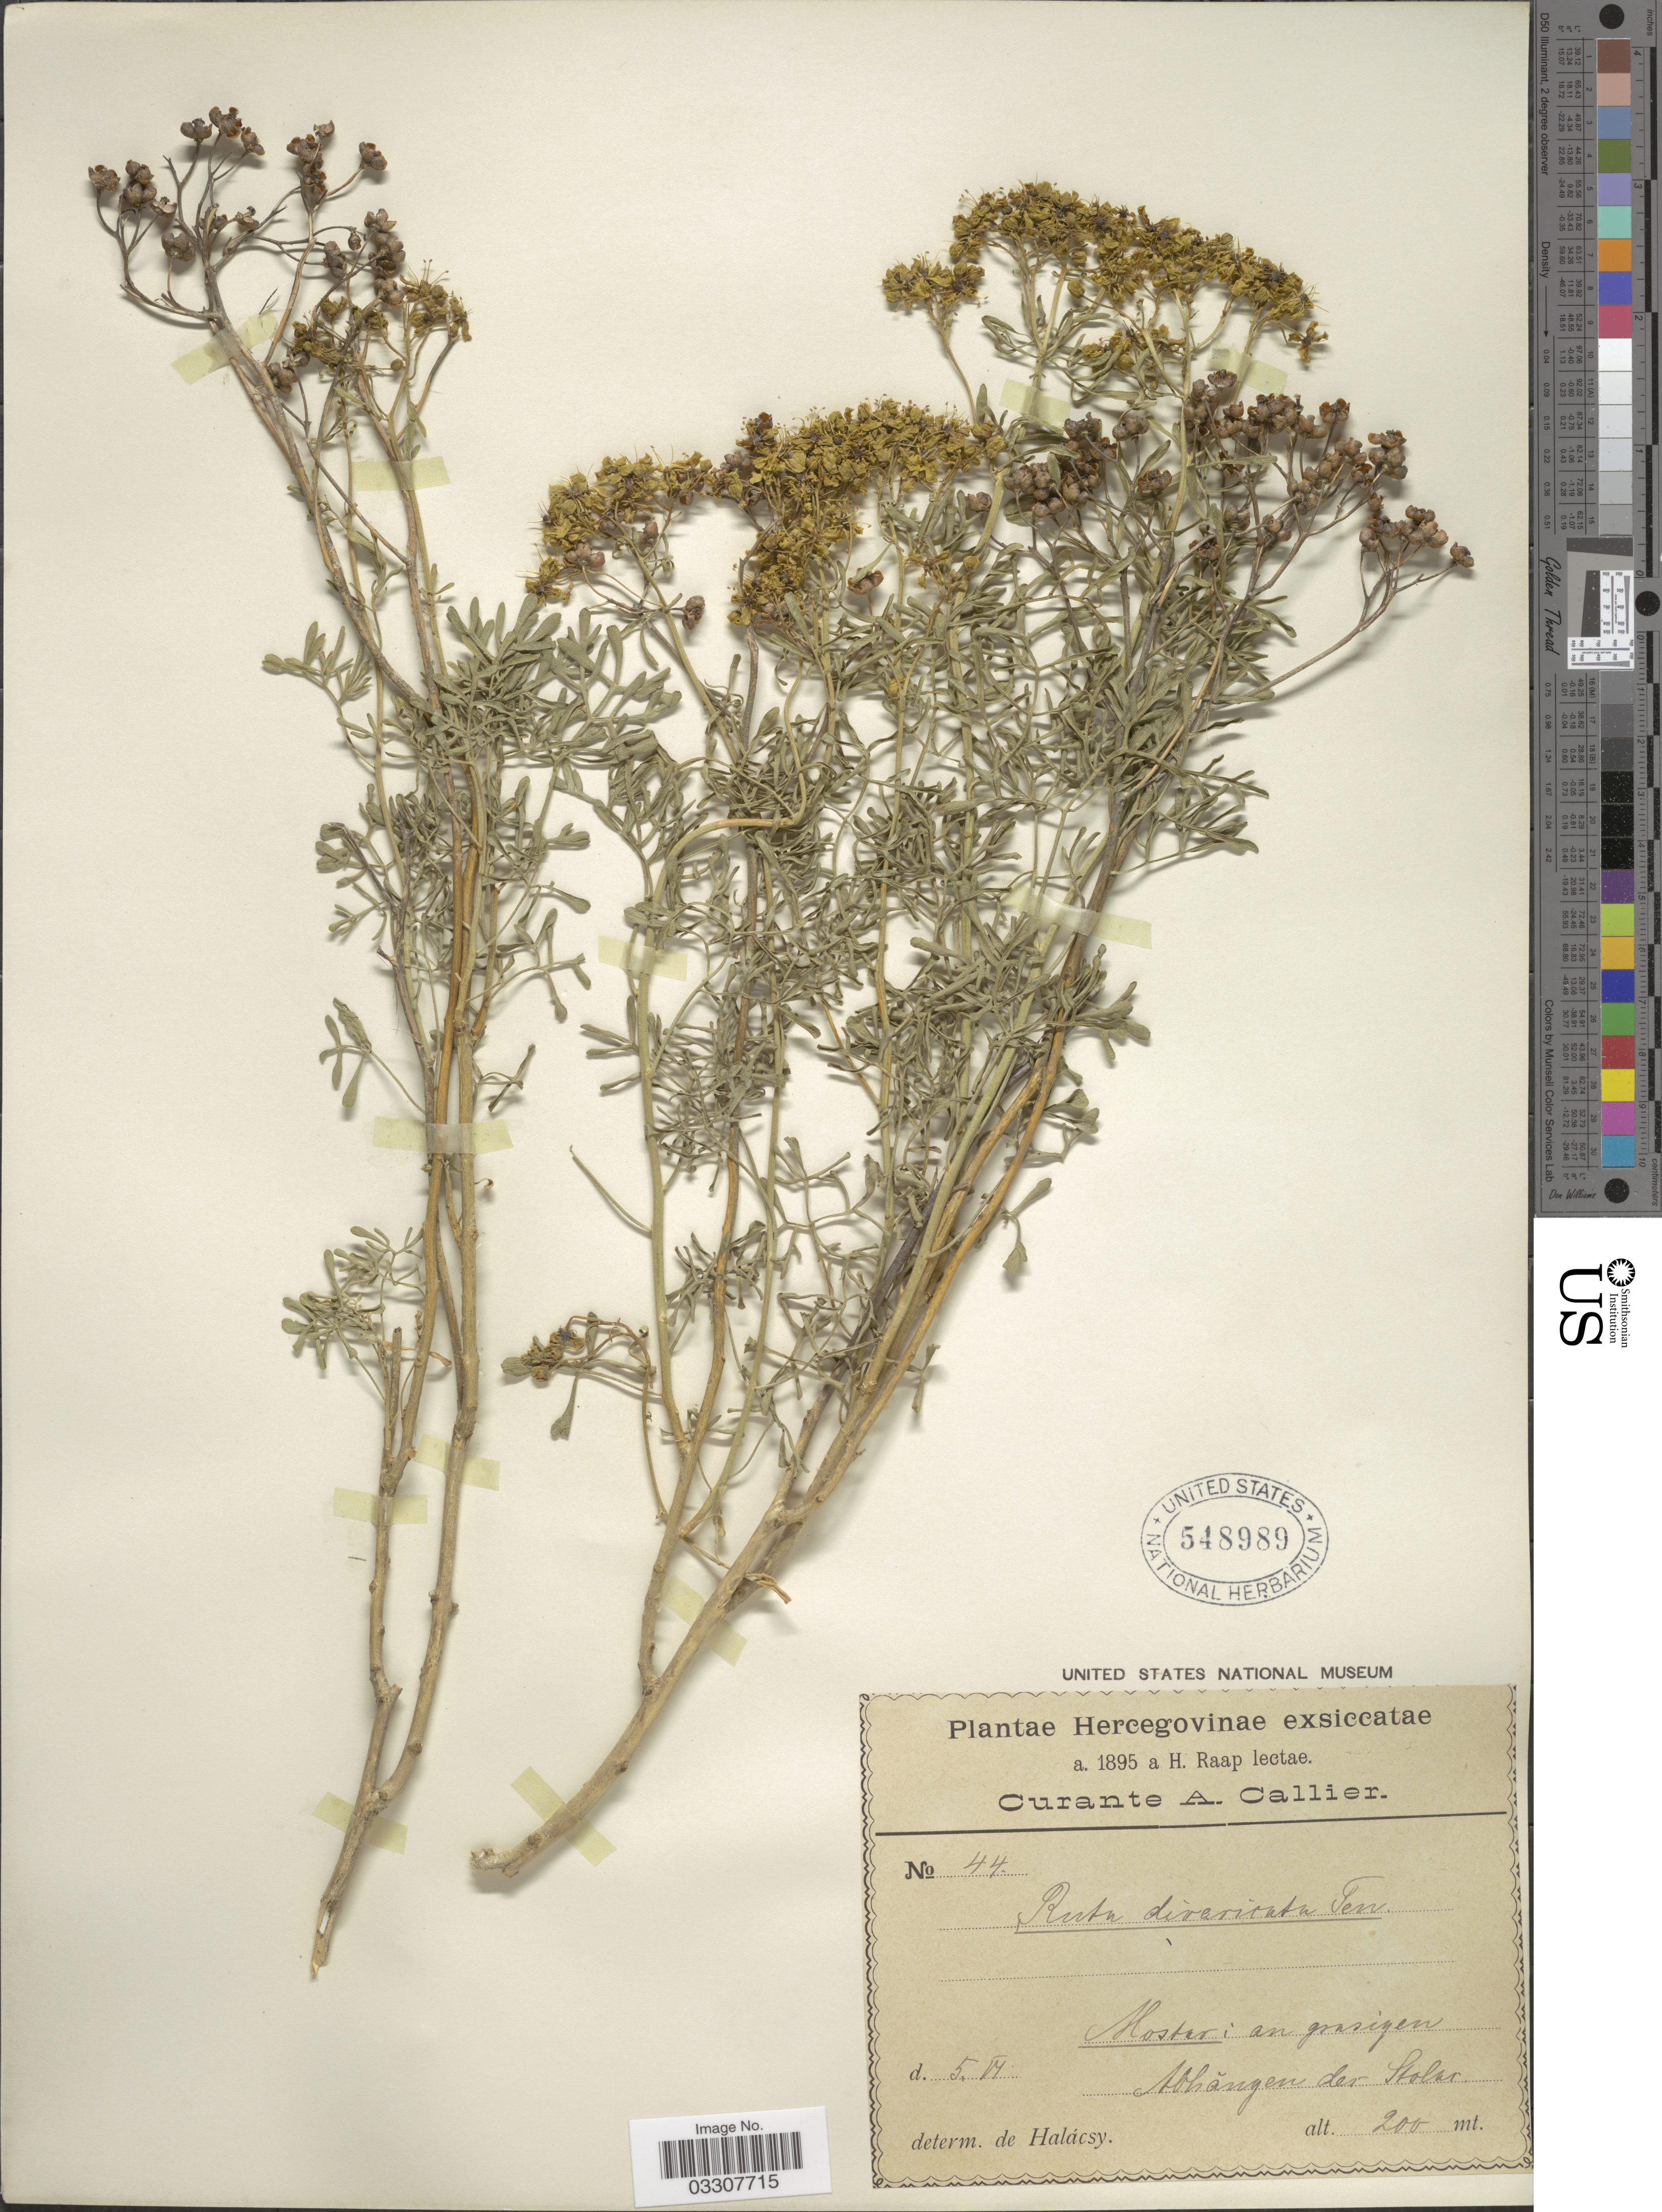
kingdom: Plantae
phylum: Tracheophyta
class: Magnoliopsida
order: Sapindales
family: Rutaceae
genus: Ruta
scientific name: Ruta graveolens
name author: L.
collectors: H. Raap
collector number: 44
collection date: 1895-06-05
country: Bosnia and Herzegovina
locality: Hercegovinae. Mostar: grasigen Abhängen der Stolar.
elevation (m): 200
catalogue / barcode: US 548989